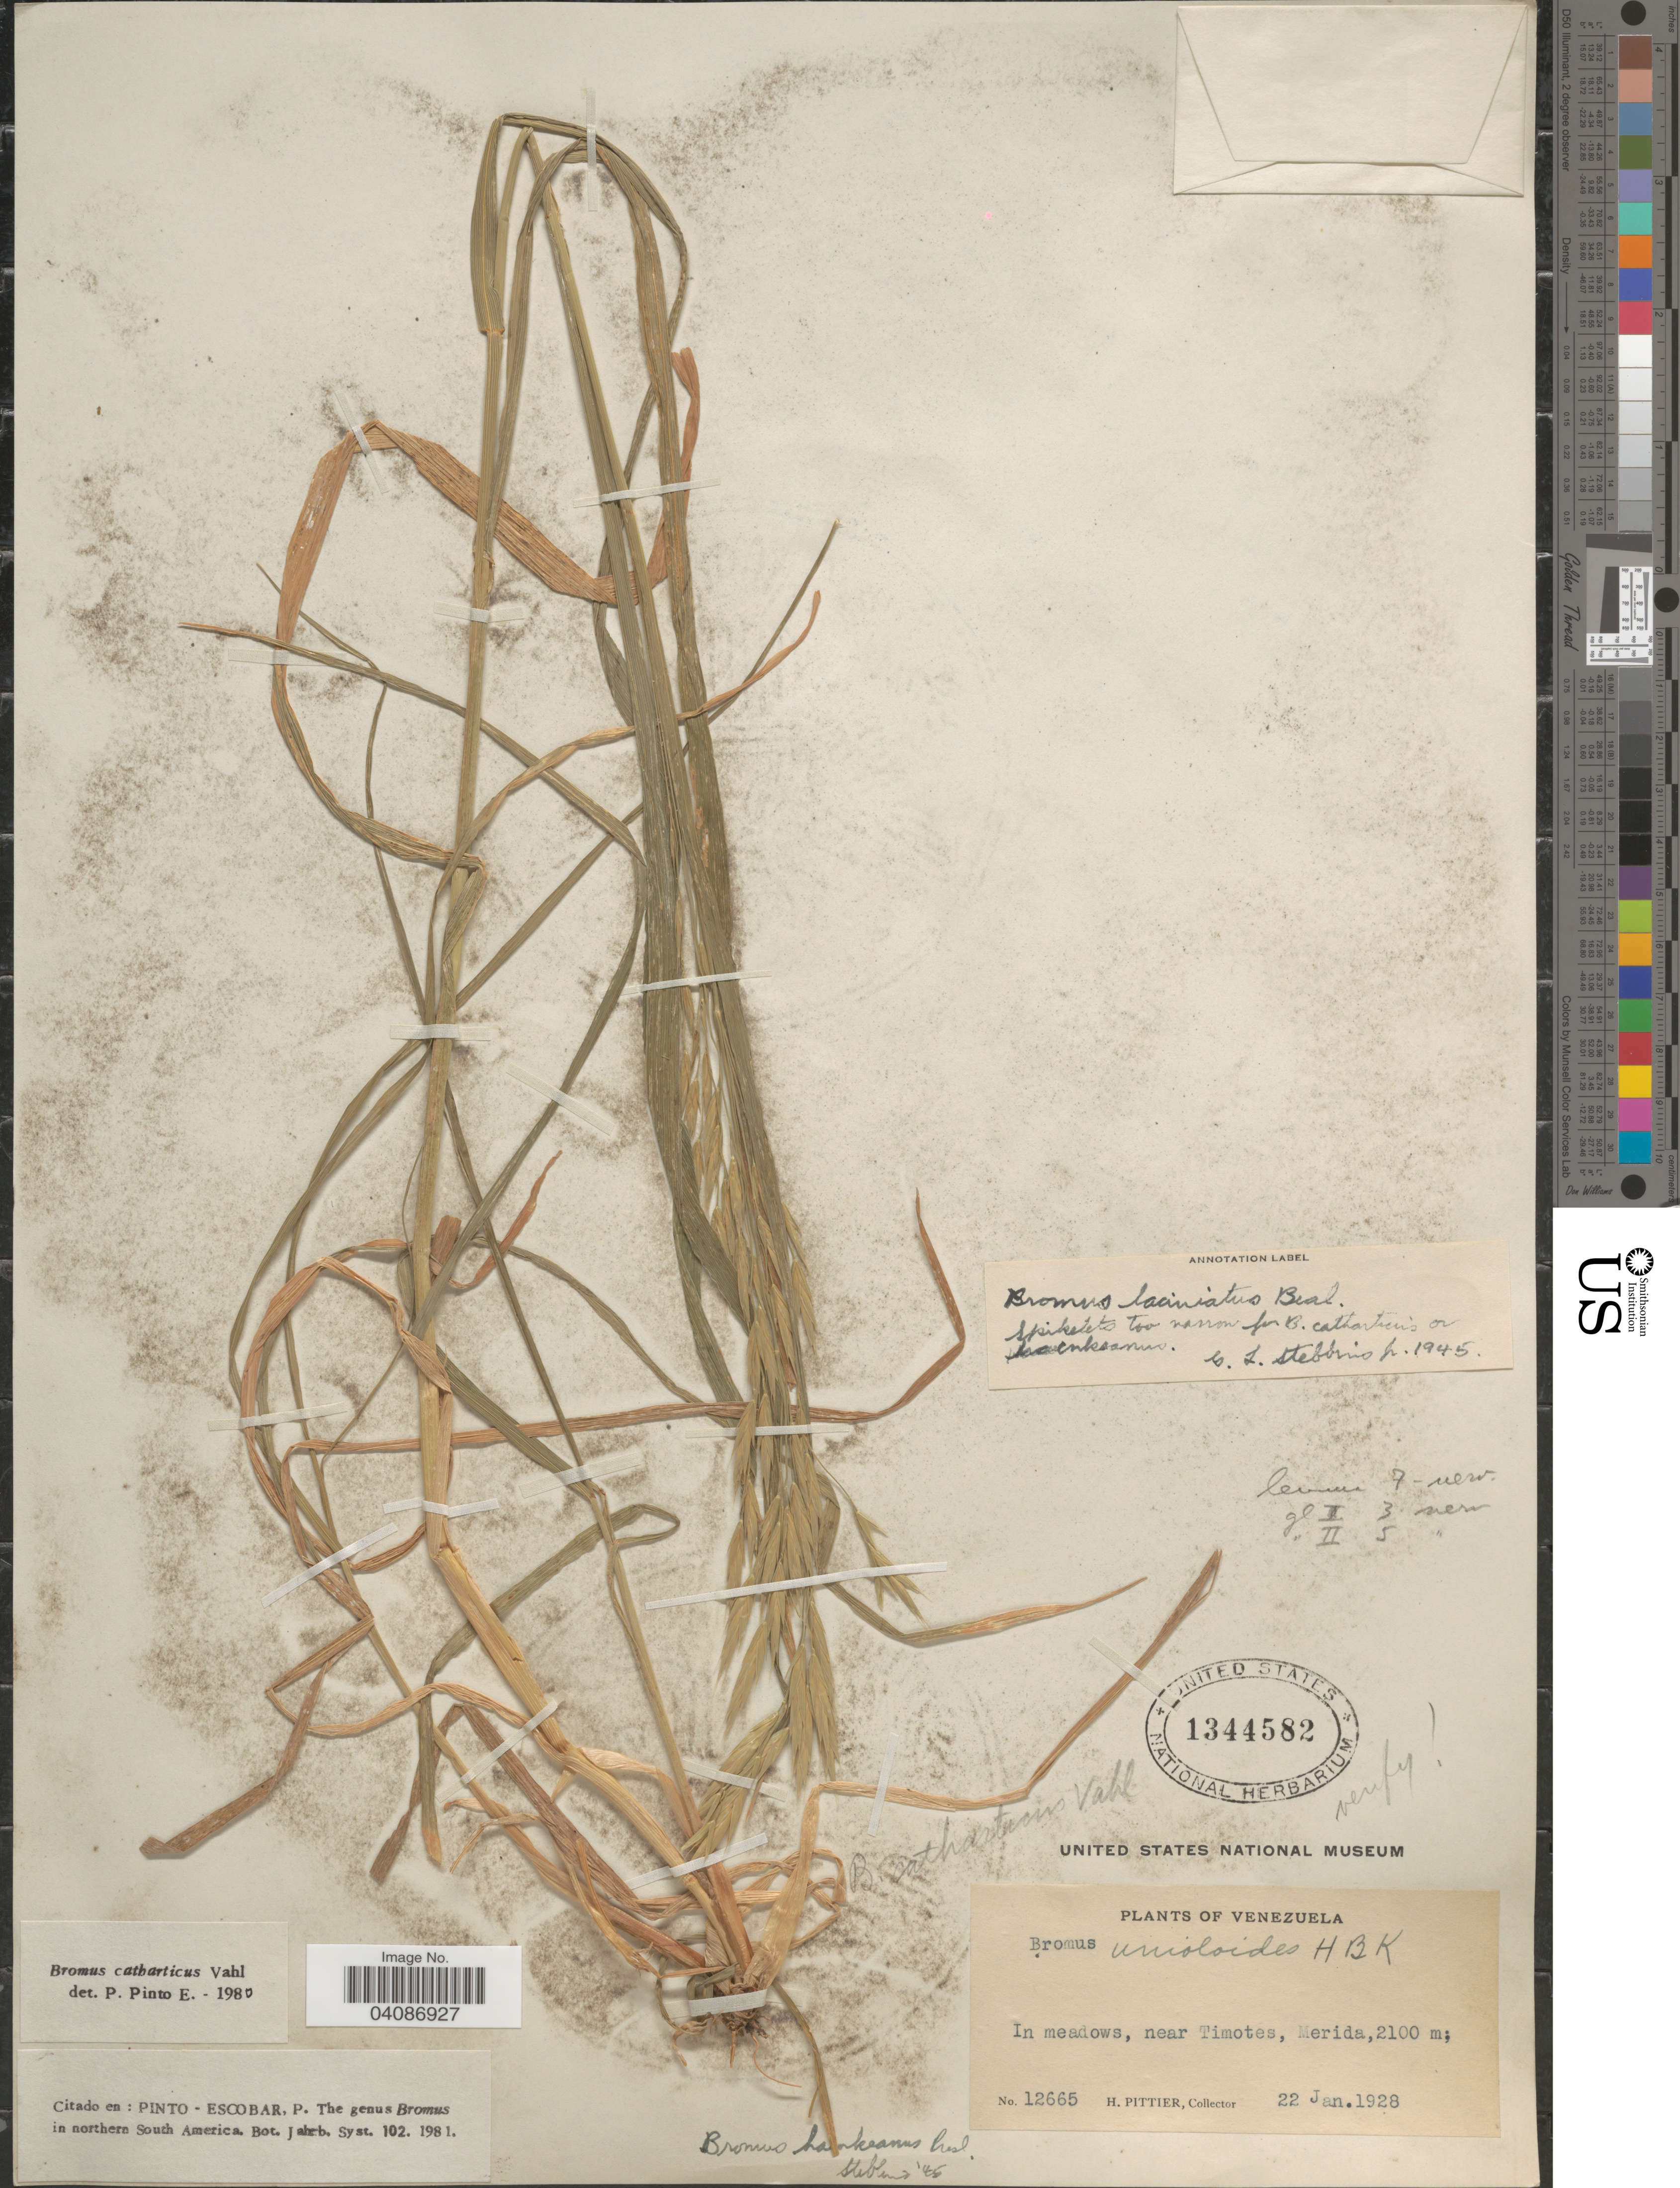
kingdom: Plantae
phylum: Tracheophyta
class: Liliopsida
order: Poales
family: Poaceae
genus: Bromus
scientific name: Bromus catharticus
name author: Vahl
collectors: H. F. Pittier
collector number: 12665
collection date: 1928-01-22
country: Venezuela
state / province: Merida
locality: In meadows, near Timotes.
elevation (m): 2100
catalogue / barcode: US 1344582